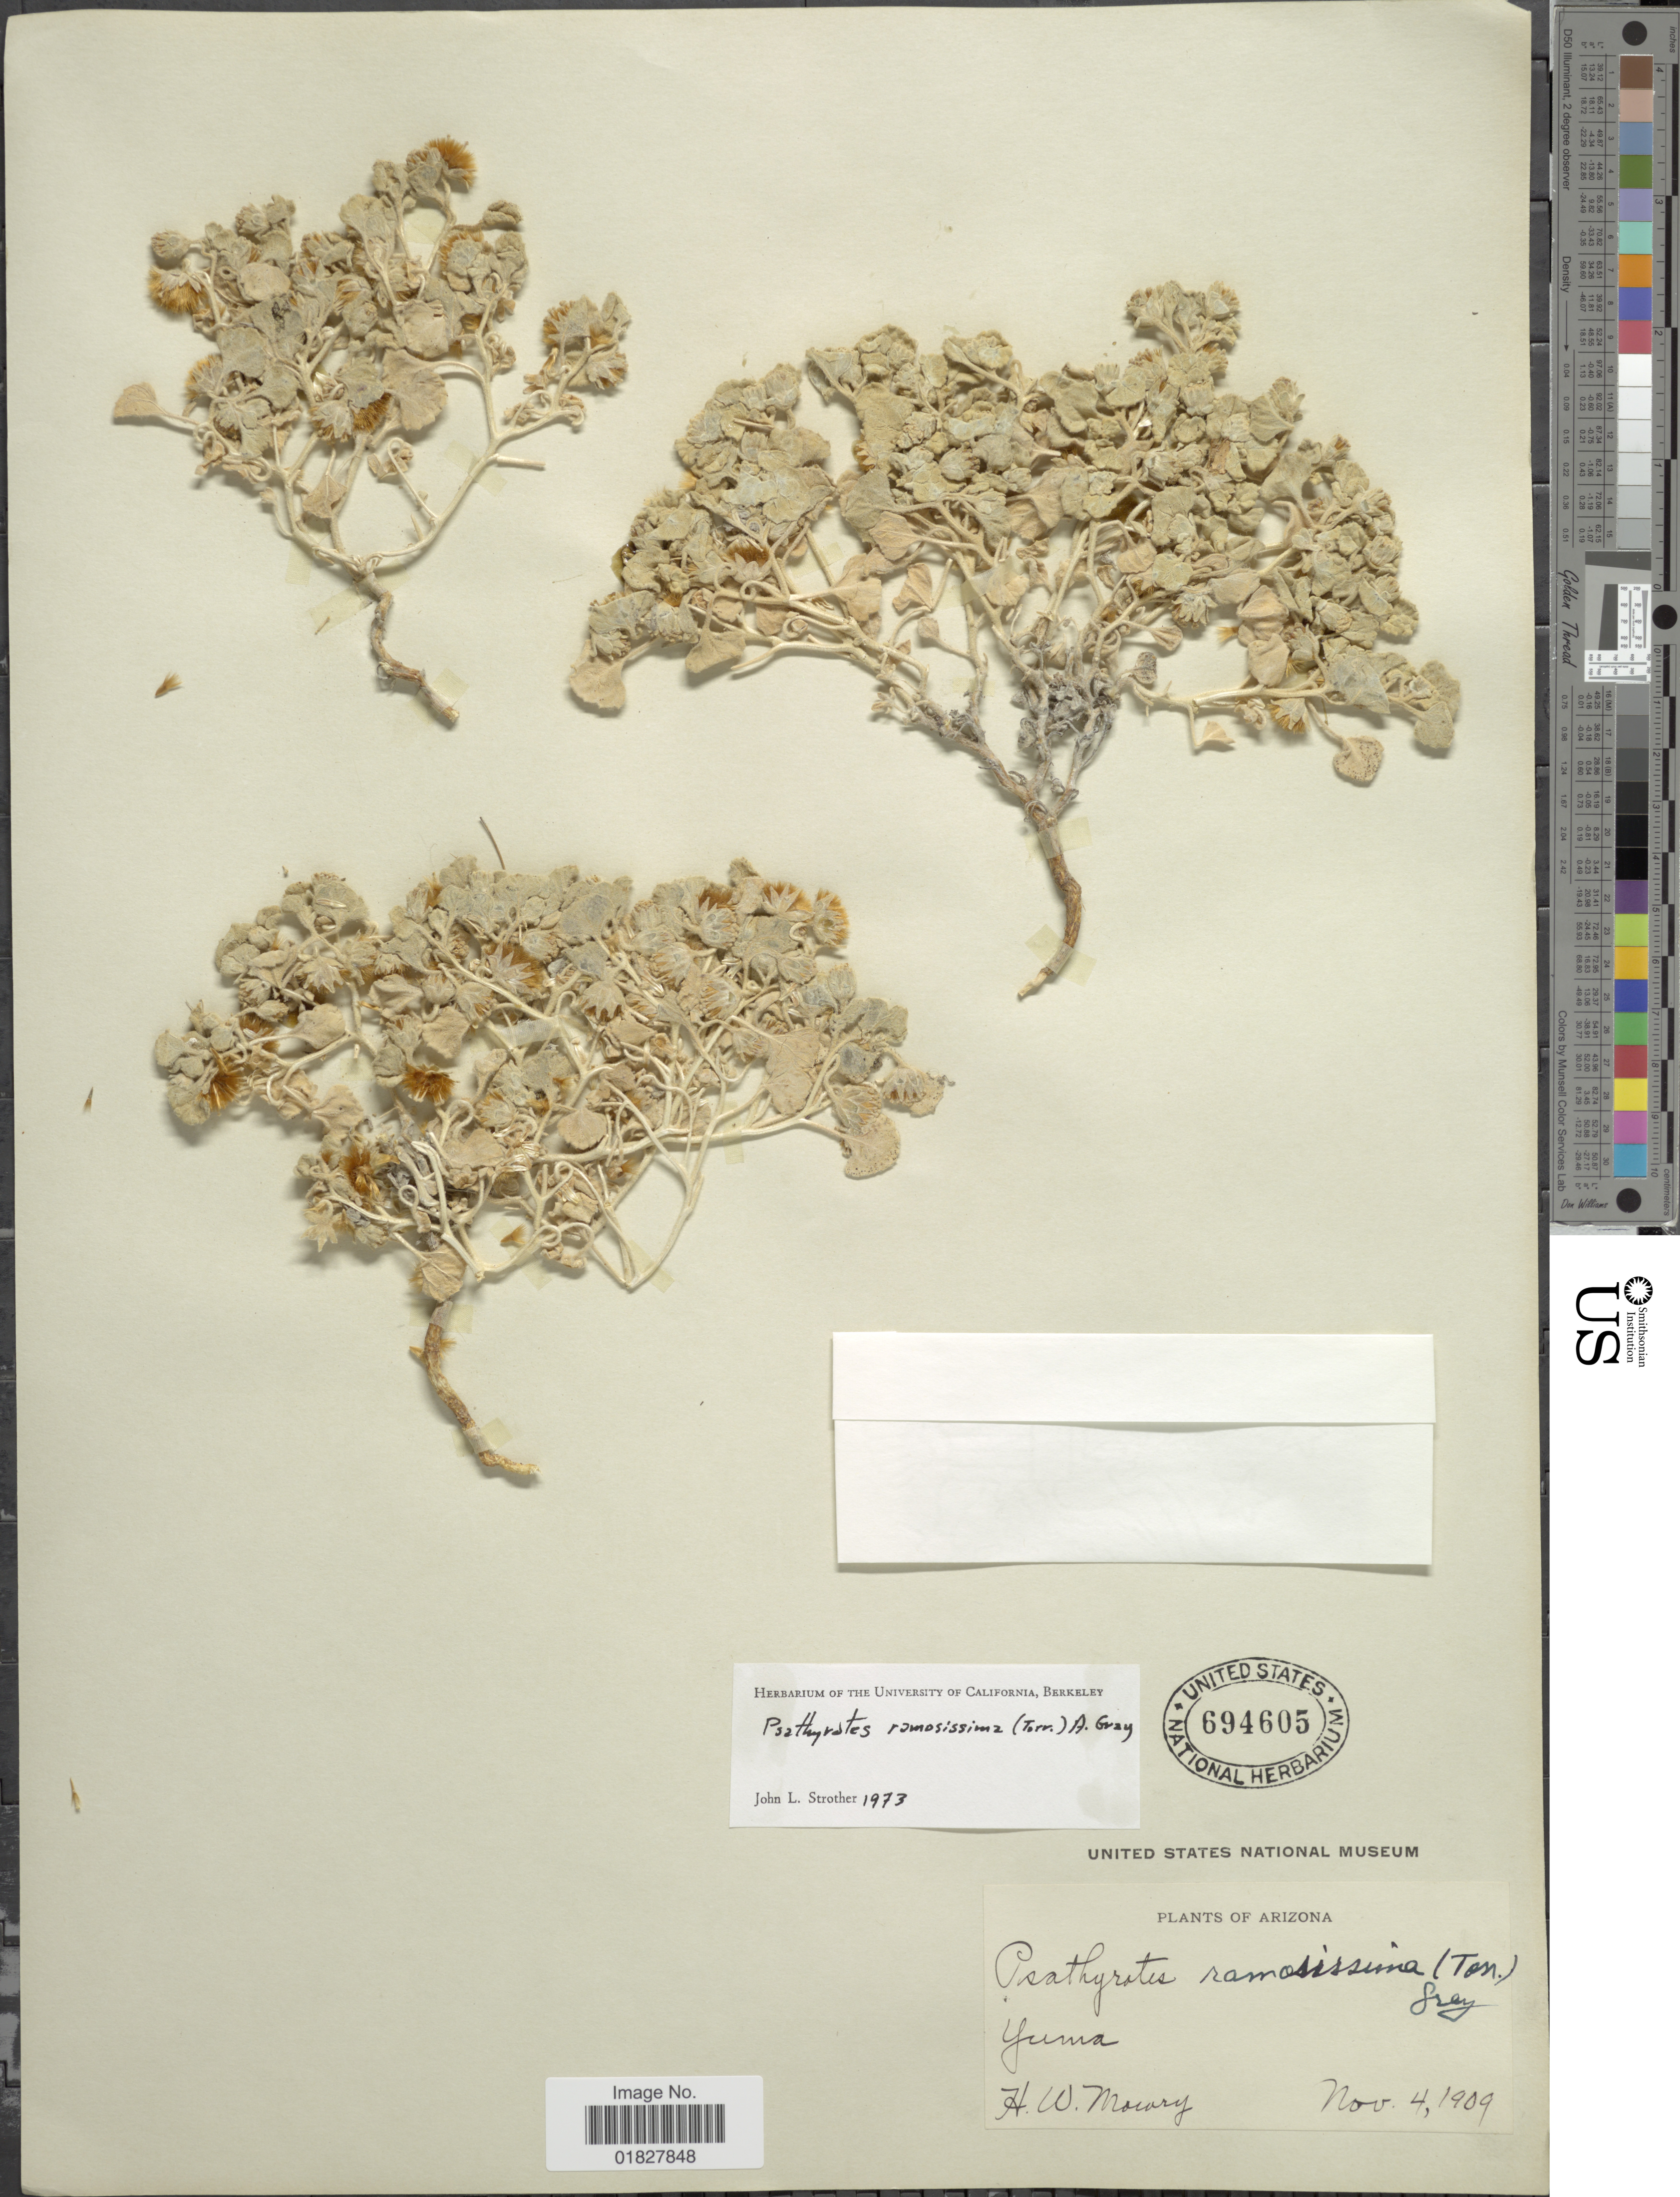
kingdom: Plantae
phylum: Tracheophyta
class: Magnoliopsida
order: Asterales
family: Asteraceae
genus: Psathyrotes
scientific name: Psathyrotes ramosissima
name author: (Torr.) A. Gray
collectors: H. Mowry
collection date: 1909-11-04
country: United States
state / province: Arizona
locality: Yuma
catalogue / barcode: US 694605